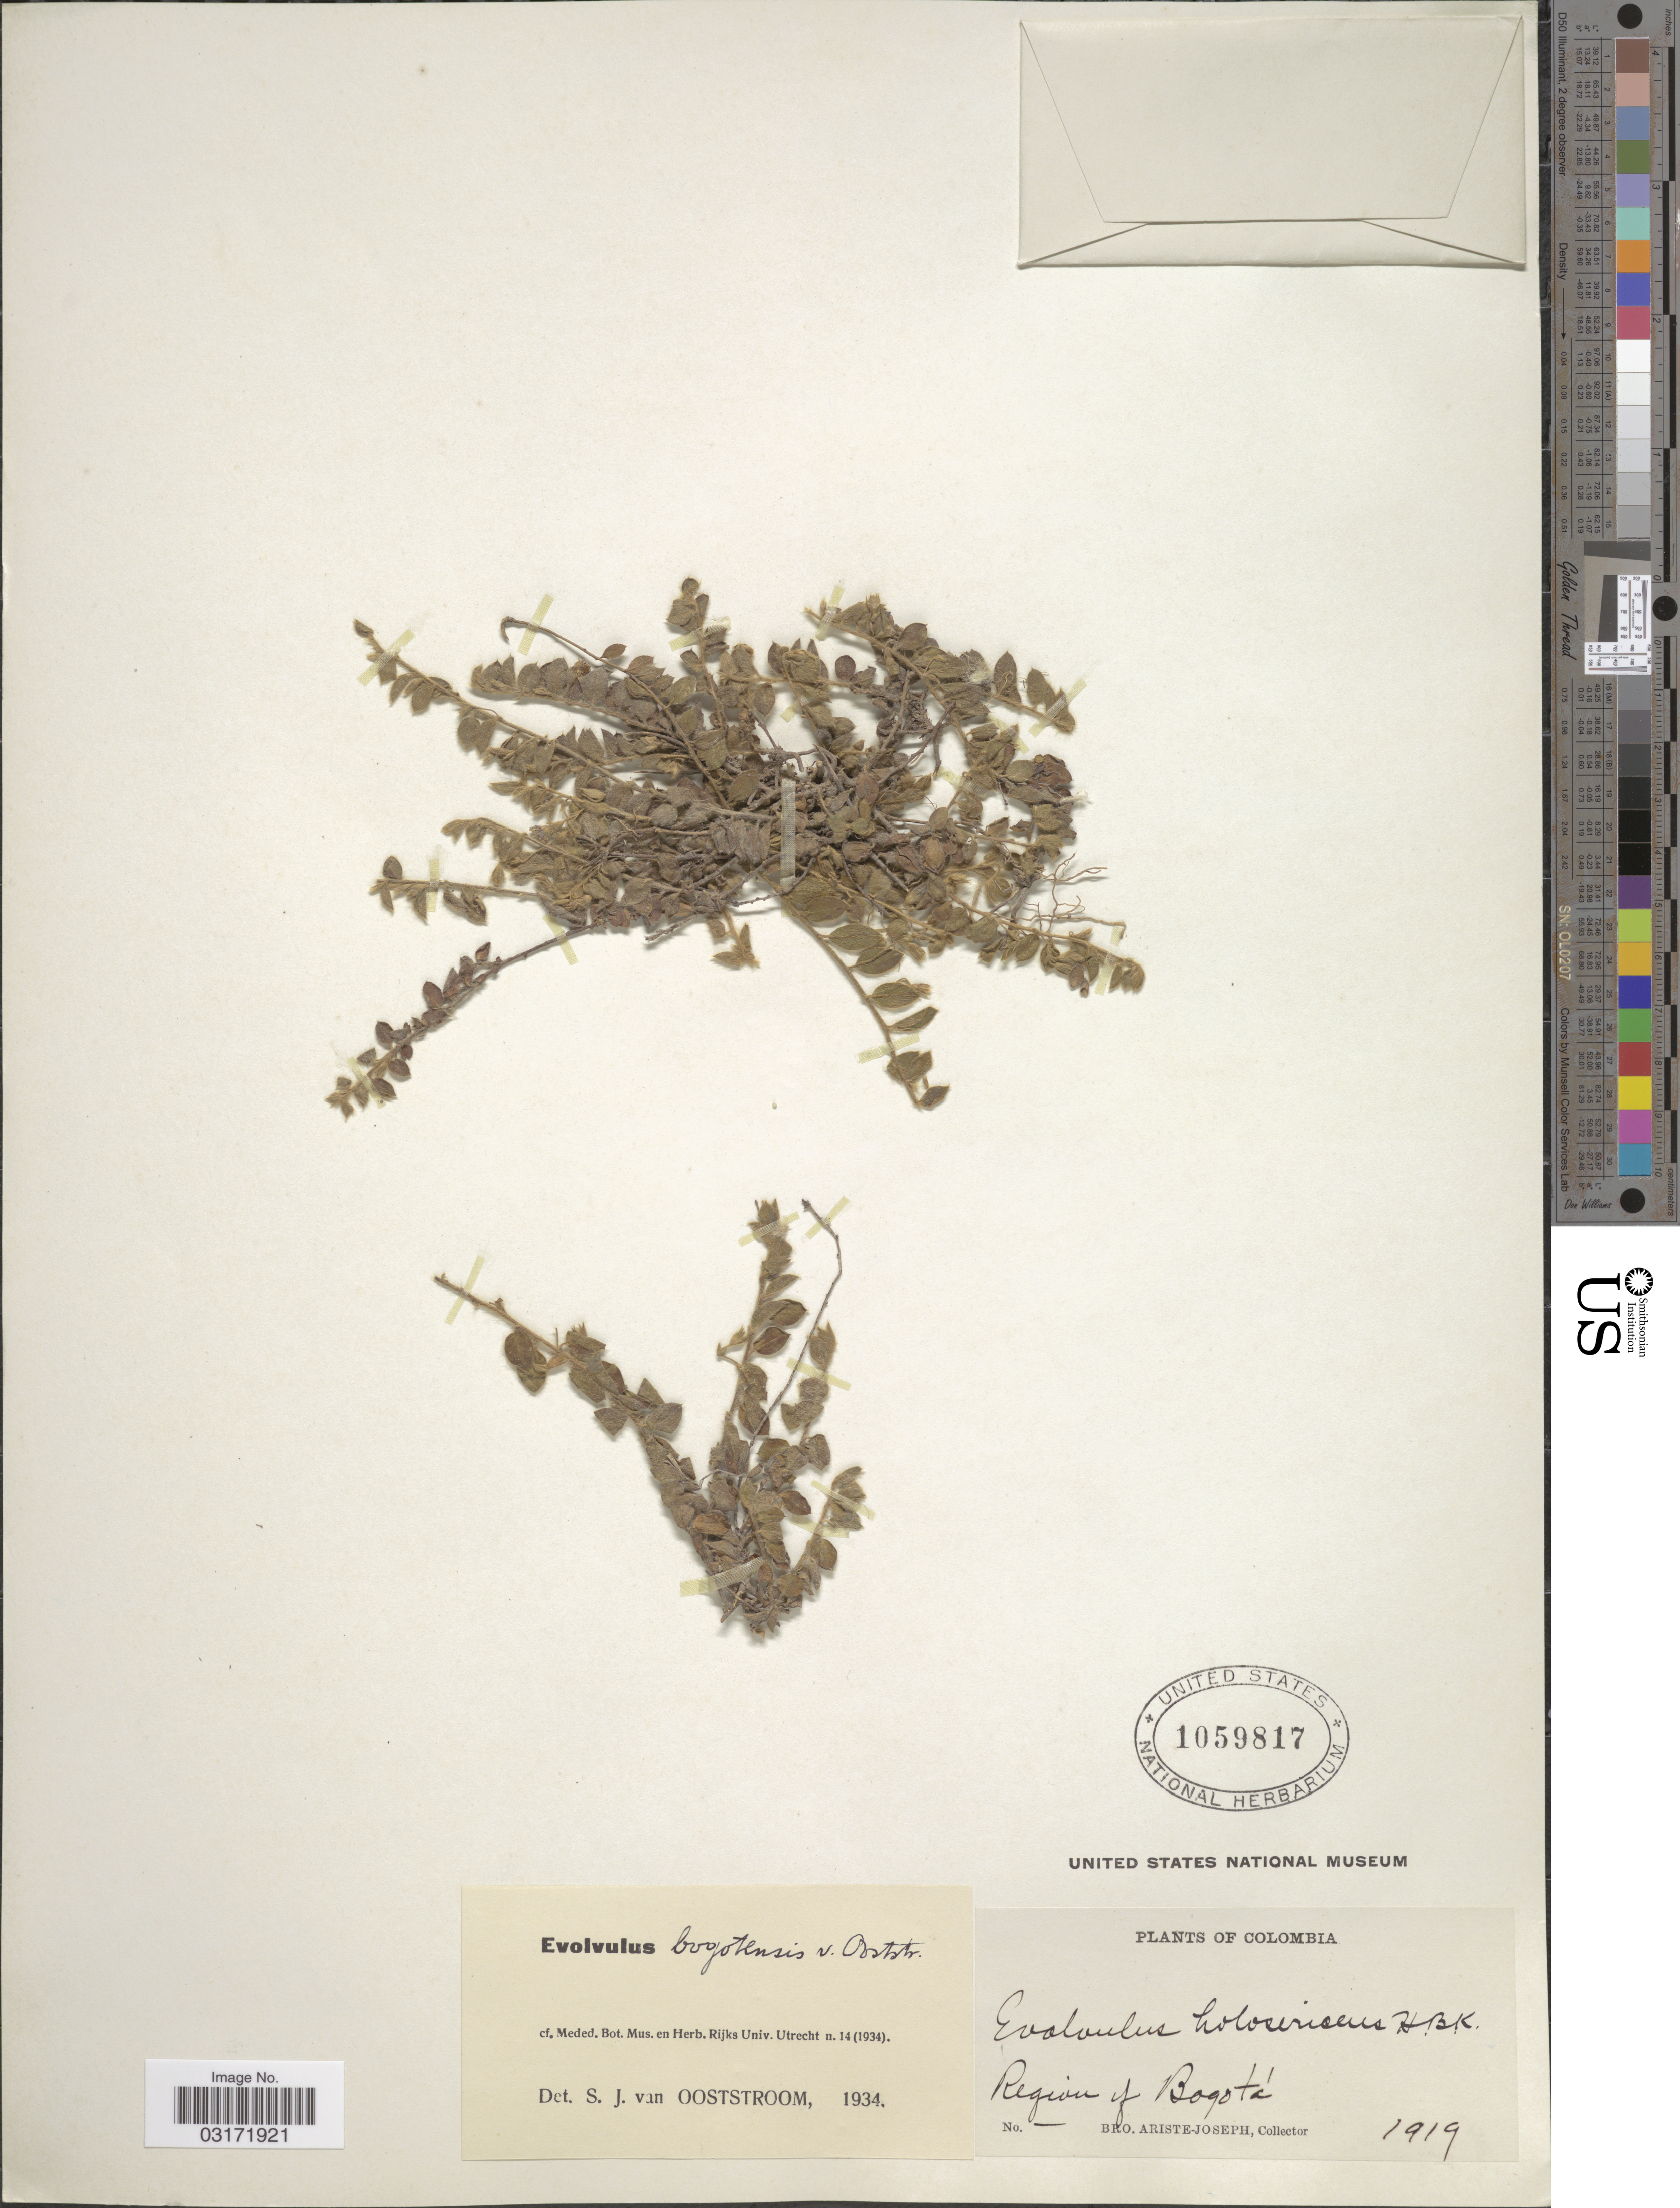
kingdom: Plantae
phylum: Tracheophyta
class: Magnoliopsida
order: Solanales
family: Convolvulaceae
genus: Evolvulus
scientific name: Evolvulus bogotensis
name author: Ooststr.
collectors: Bro. Ariste-Joseph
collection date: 1919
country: Colombia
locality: Region of Bogotá.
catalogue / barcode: US 1059817